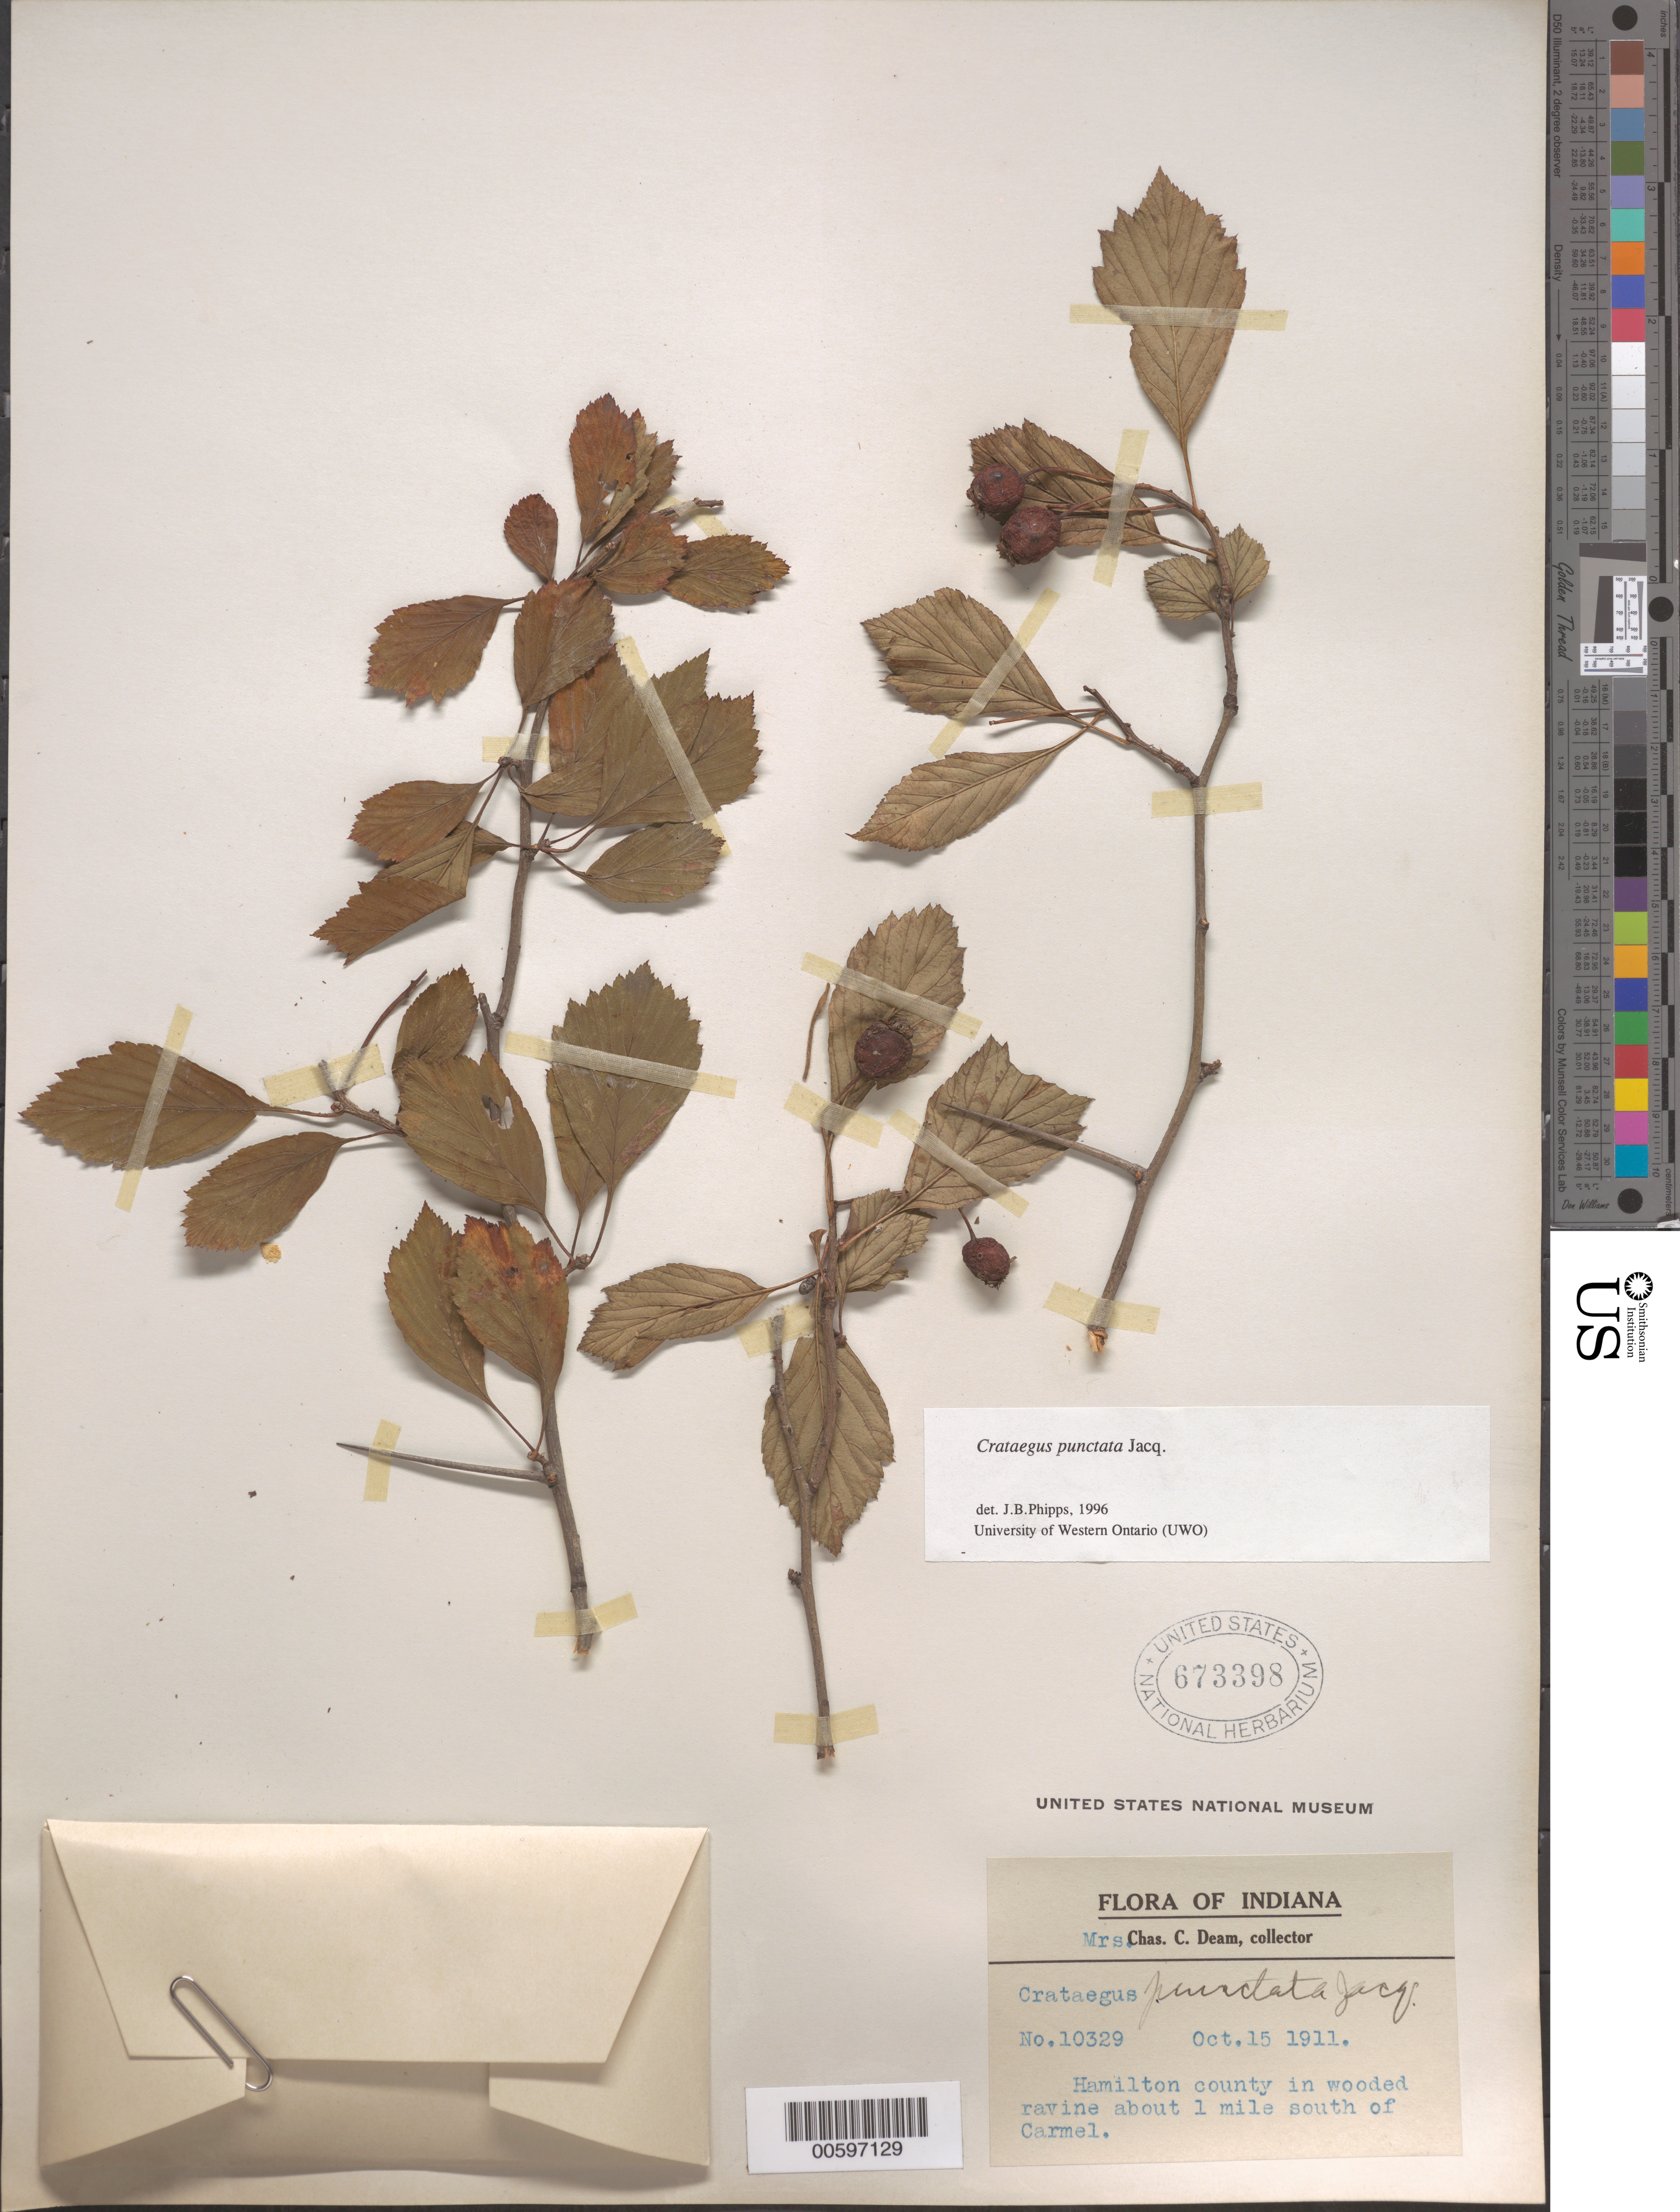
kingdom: Plantae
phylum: Tracheophyta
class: Magnoliopsida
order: Rosales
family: Rosaceae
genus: Crataegus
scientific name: Crataegus punctata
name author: Jacq.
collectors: C. C. Deam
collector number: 10329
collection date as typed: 15 Oct 1911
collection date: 1911-10-15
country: United States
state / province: Indiana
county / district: Hamilton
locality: About 1 mile S of Carmel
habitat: Wooded ravine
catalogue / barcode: US 673398